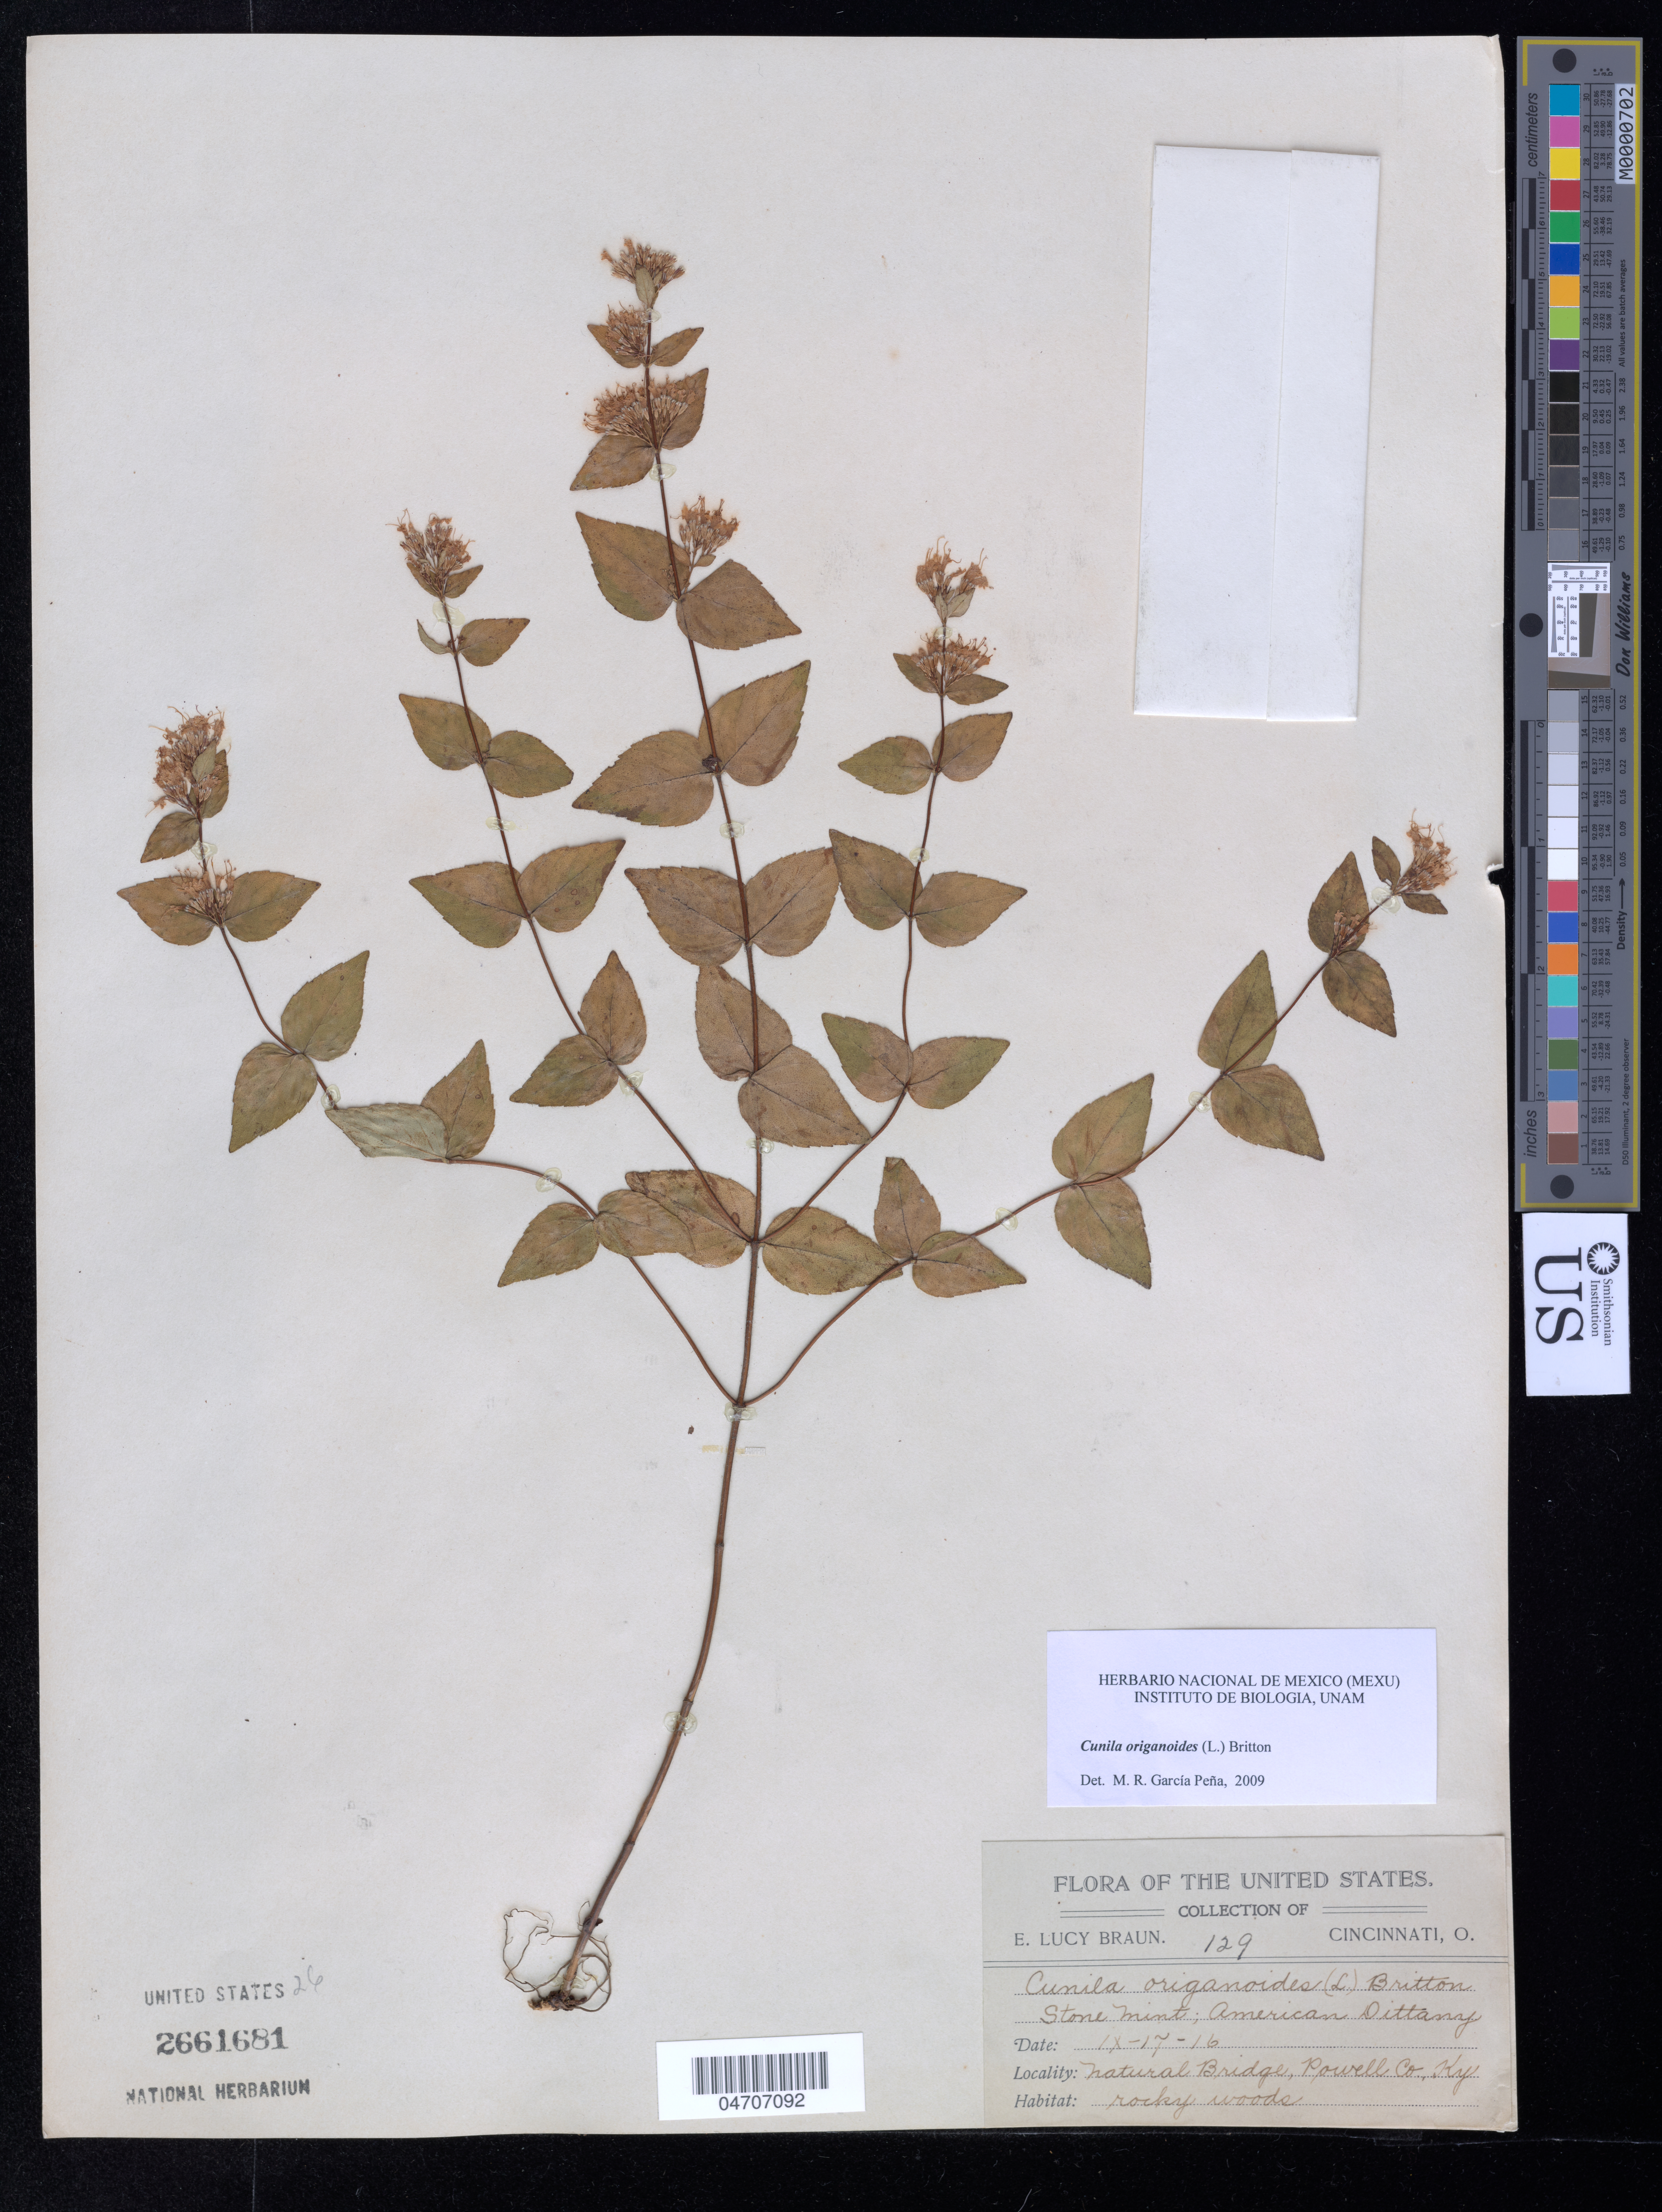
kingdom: Plantae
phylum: Tracheophyta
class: Magnoliopsida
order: Lamiales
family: Lamiaceae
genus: Cunila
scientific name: Cunila origanoides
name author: (L.) Britton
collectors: E. L. Braun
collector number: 129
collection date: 2016-09-17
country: United States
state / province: Kentucky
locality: Natural Bridge, Powell Co.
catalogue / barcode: US 2661681